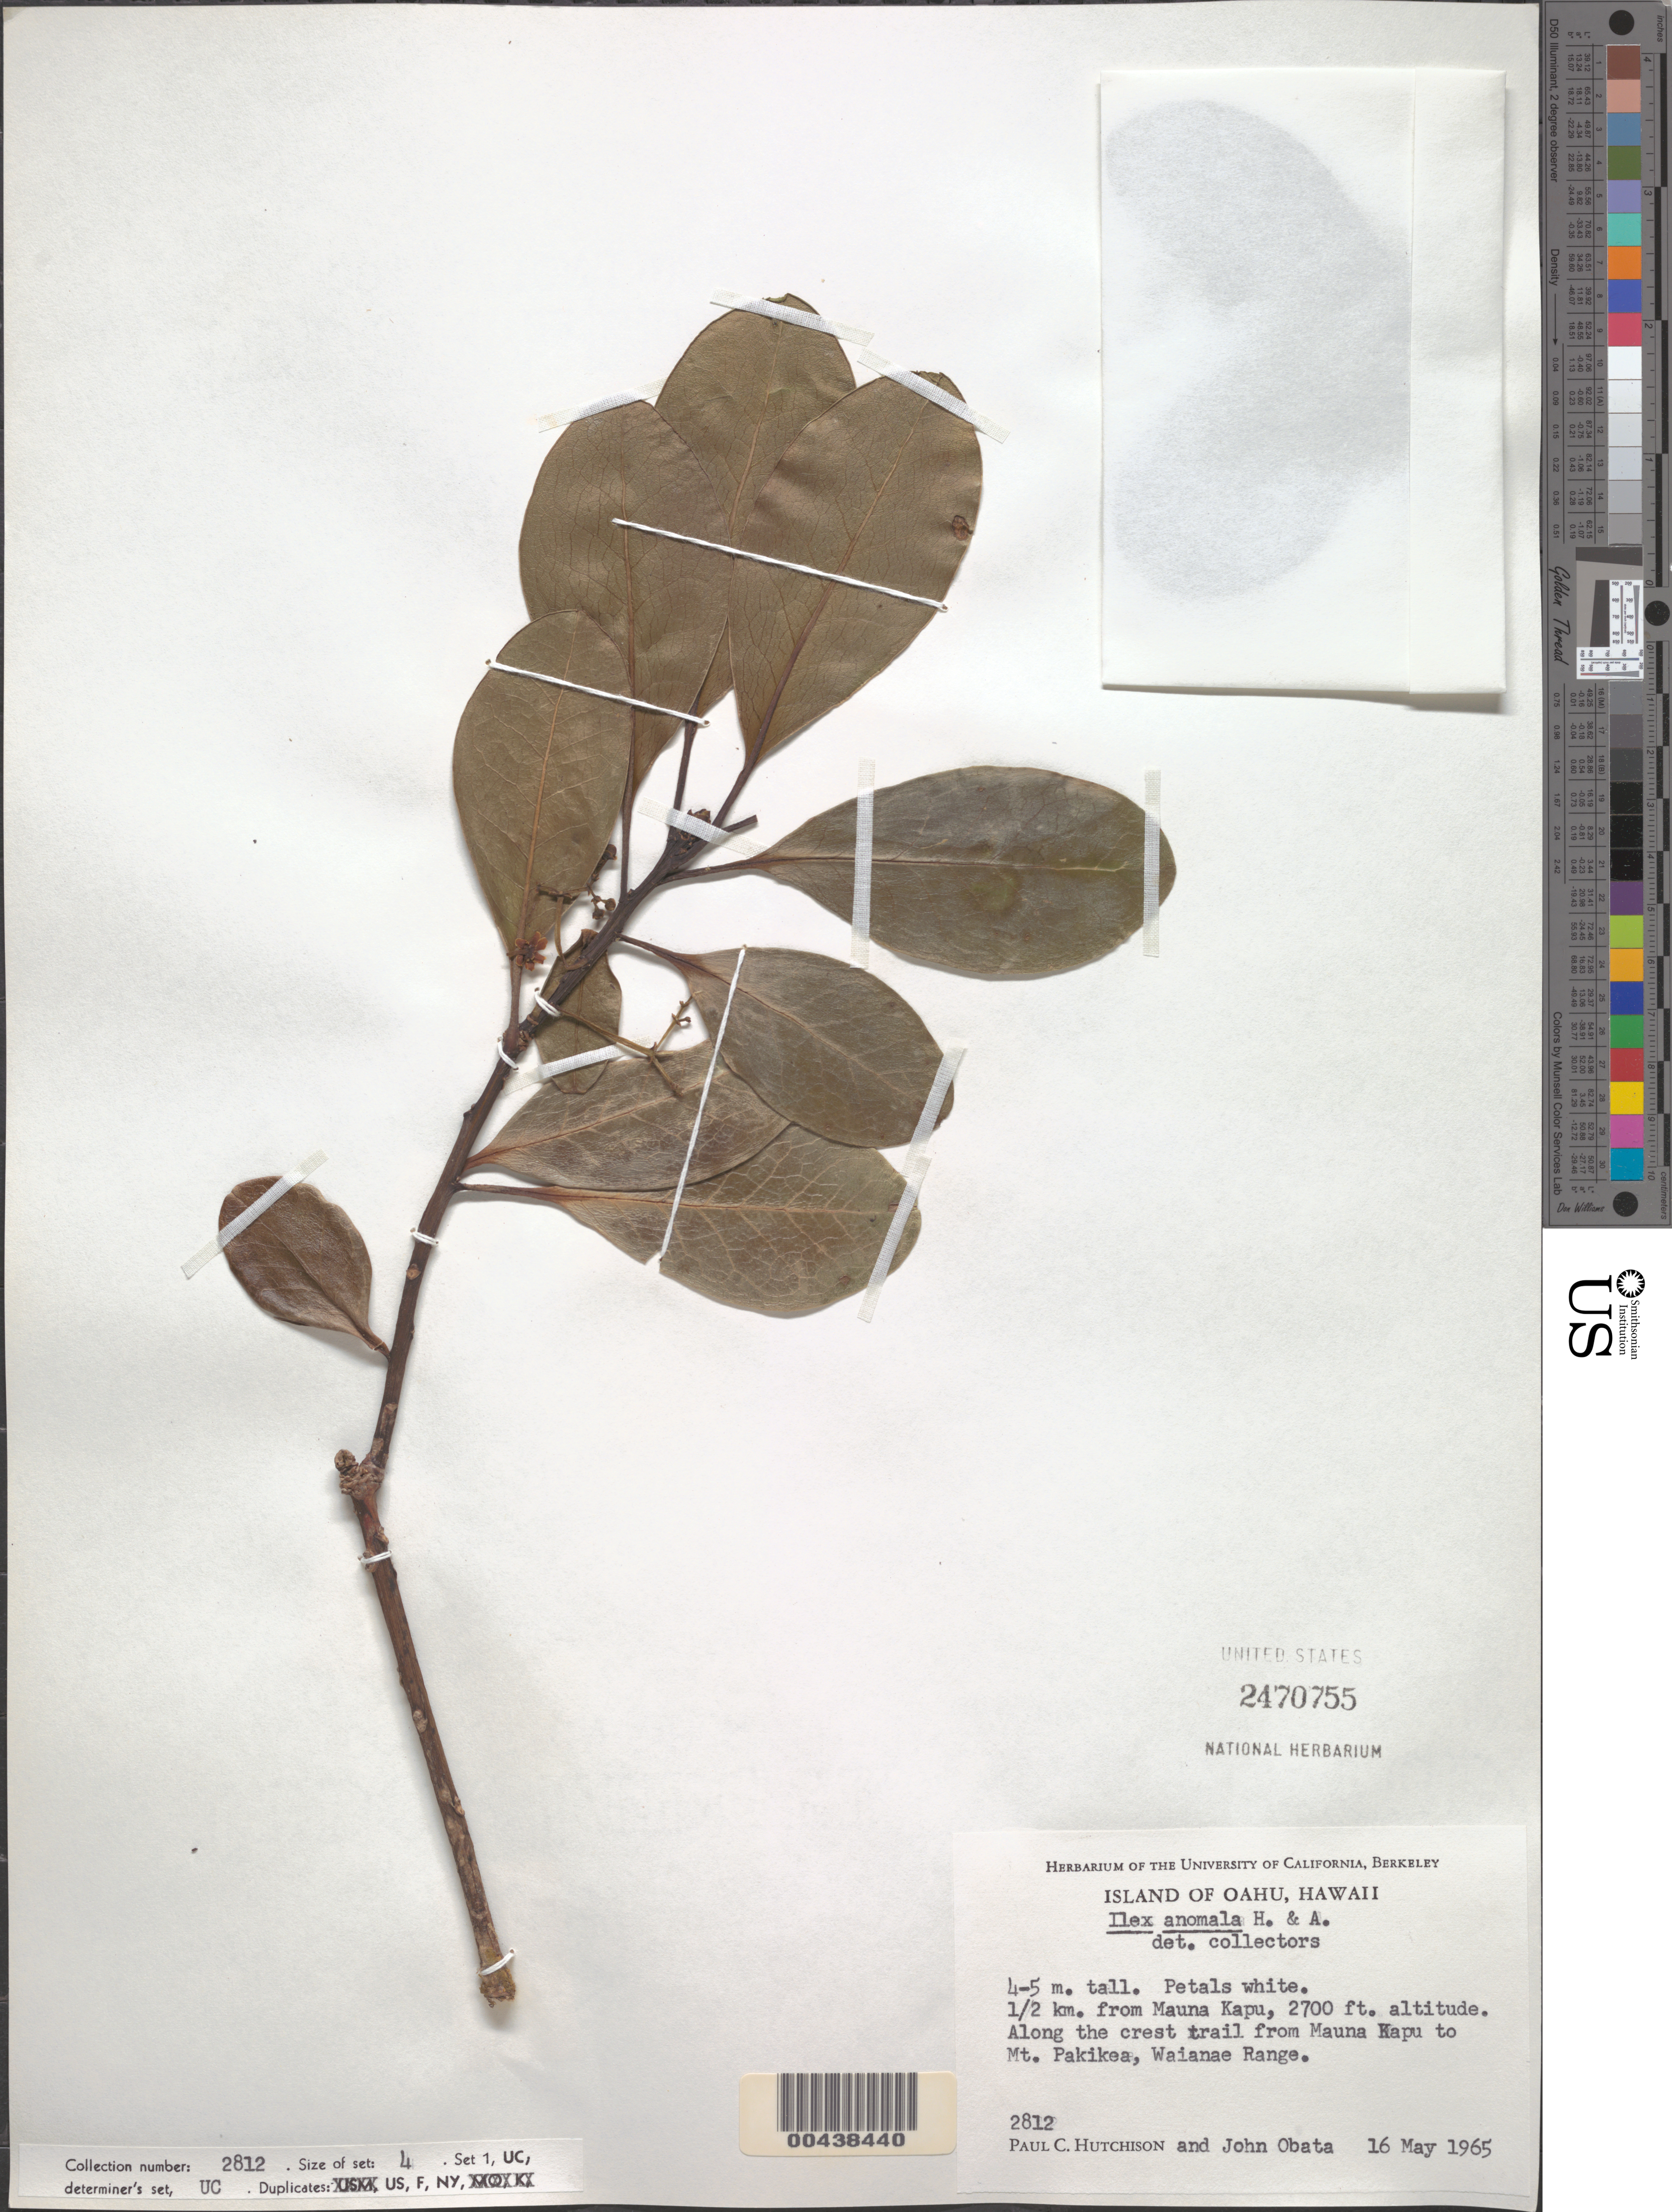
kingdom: Plantae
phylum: Tracheophyta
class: Magnoliopsida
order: Aquifoliales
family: Aquifoliaceae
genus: Ilex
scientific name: Ilex anomala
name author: Hook. & Arn.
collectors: P. C. Hutchison & J. Obata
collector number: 2812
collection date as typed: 16 May 1965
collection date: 1965-05-16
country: United States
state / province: Hawaii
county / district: Honolulu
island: Oahu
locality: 0.5 km. from Mauna Kapu. Along the crest trail from Mauna Kapu to Mt. Pakikea, Waianae Range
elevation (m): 823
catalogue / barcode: US 2470755